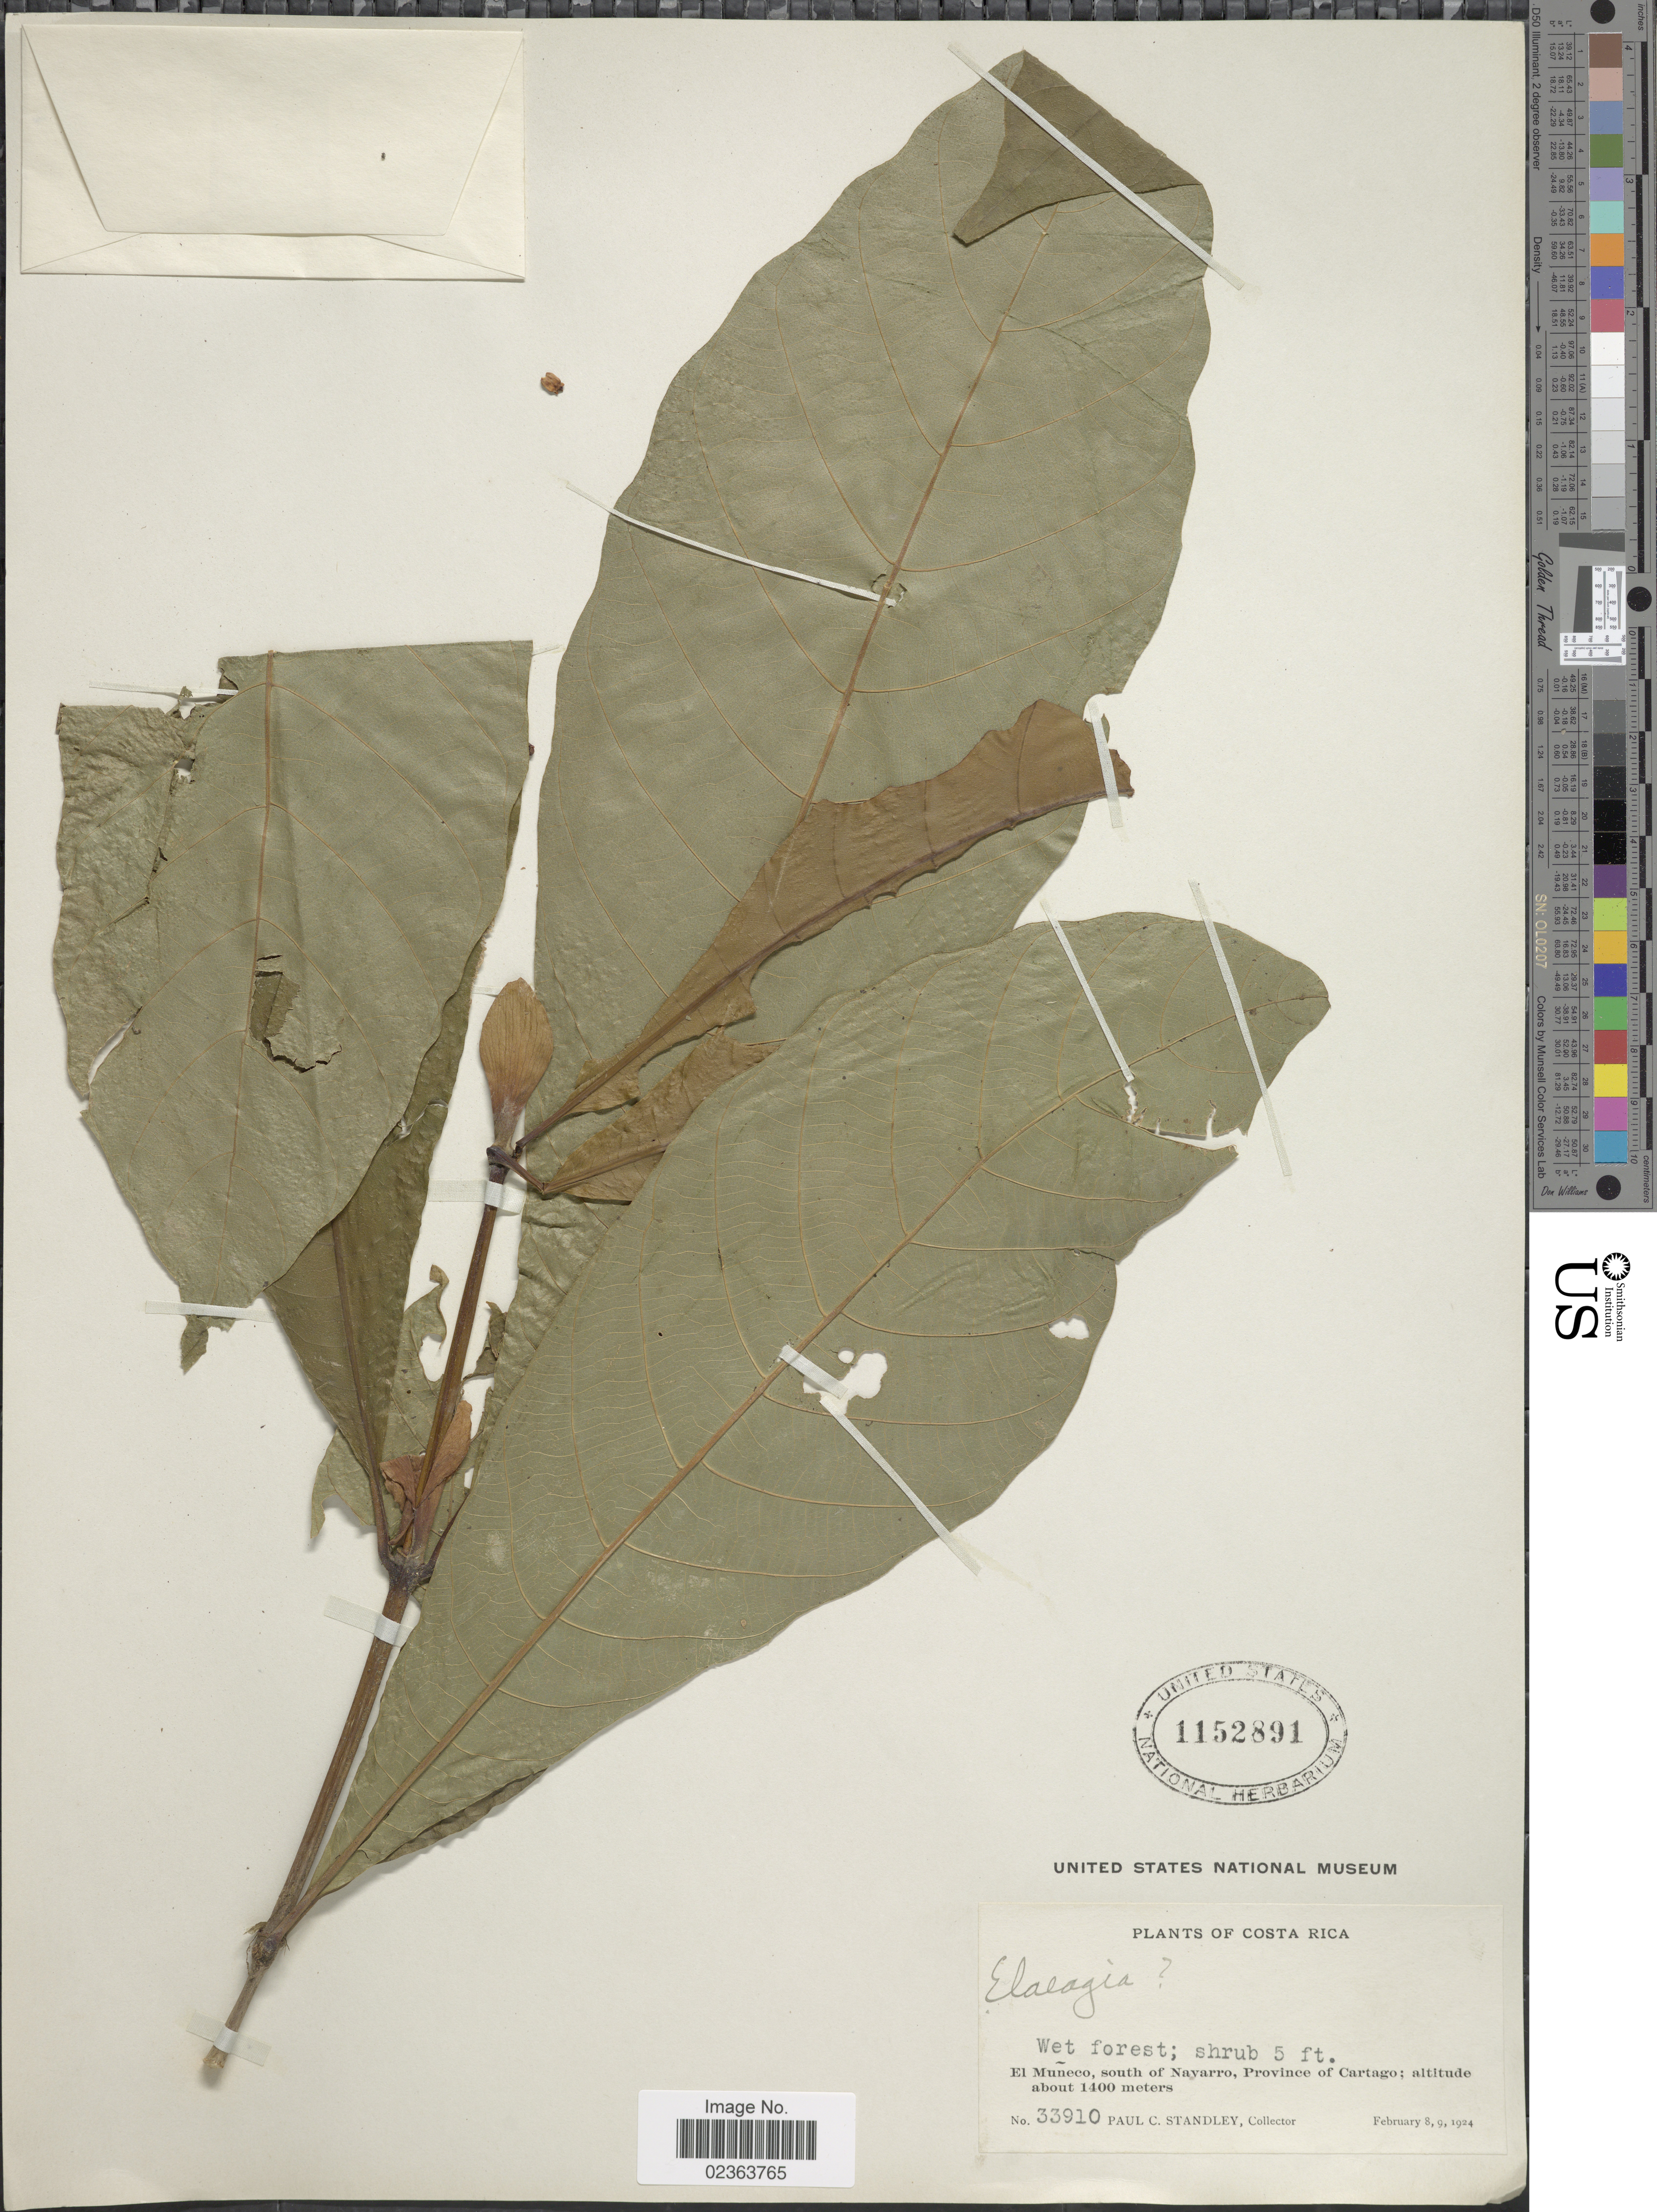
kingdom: Plantae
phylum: Tracheophyta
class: Magnoliopsida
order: Gentianales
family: Rubiaceae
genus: Elaeagia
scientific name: Elaeagia auriculata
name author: Hemsl.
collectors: P. C. Standley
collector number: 33910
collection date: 1924-02-08/1924-02-09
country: Costa Rica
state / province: Cartago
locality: El Muneco, south of Navarro, Province of Cartago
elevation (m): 1400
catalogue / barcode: US 1152891